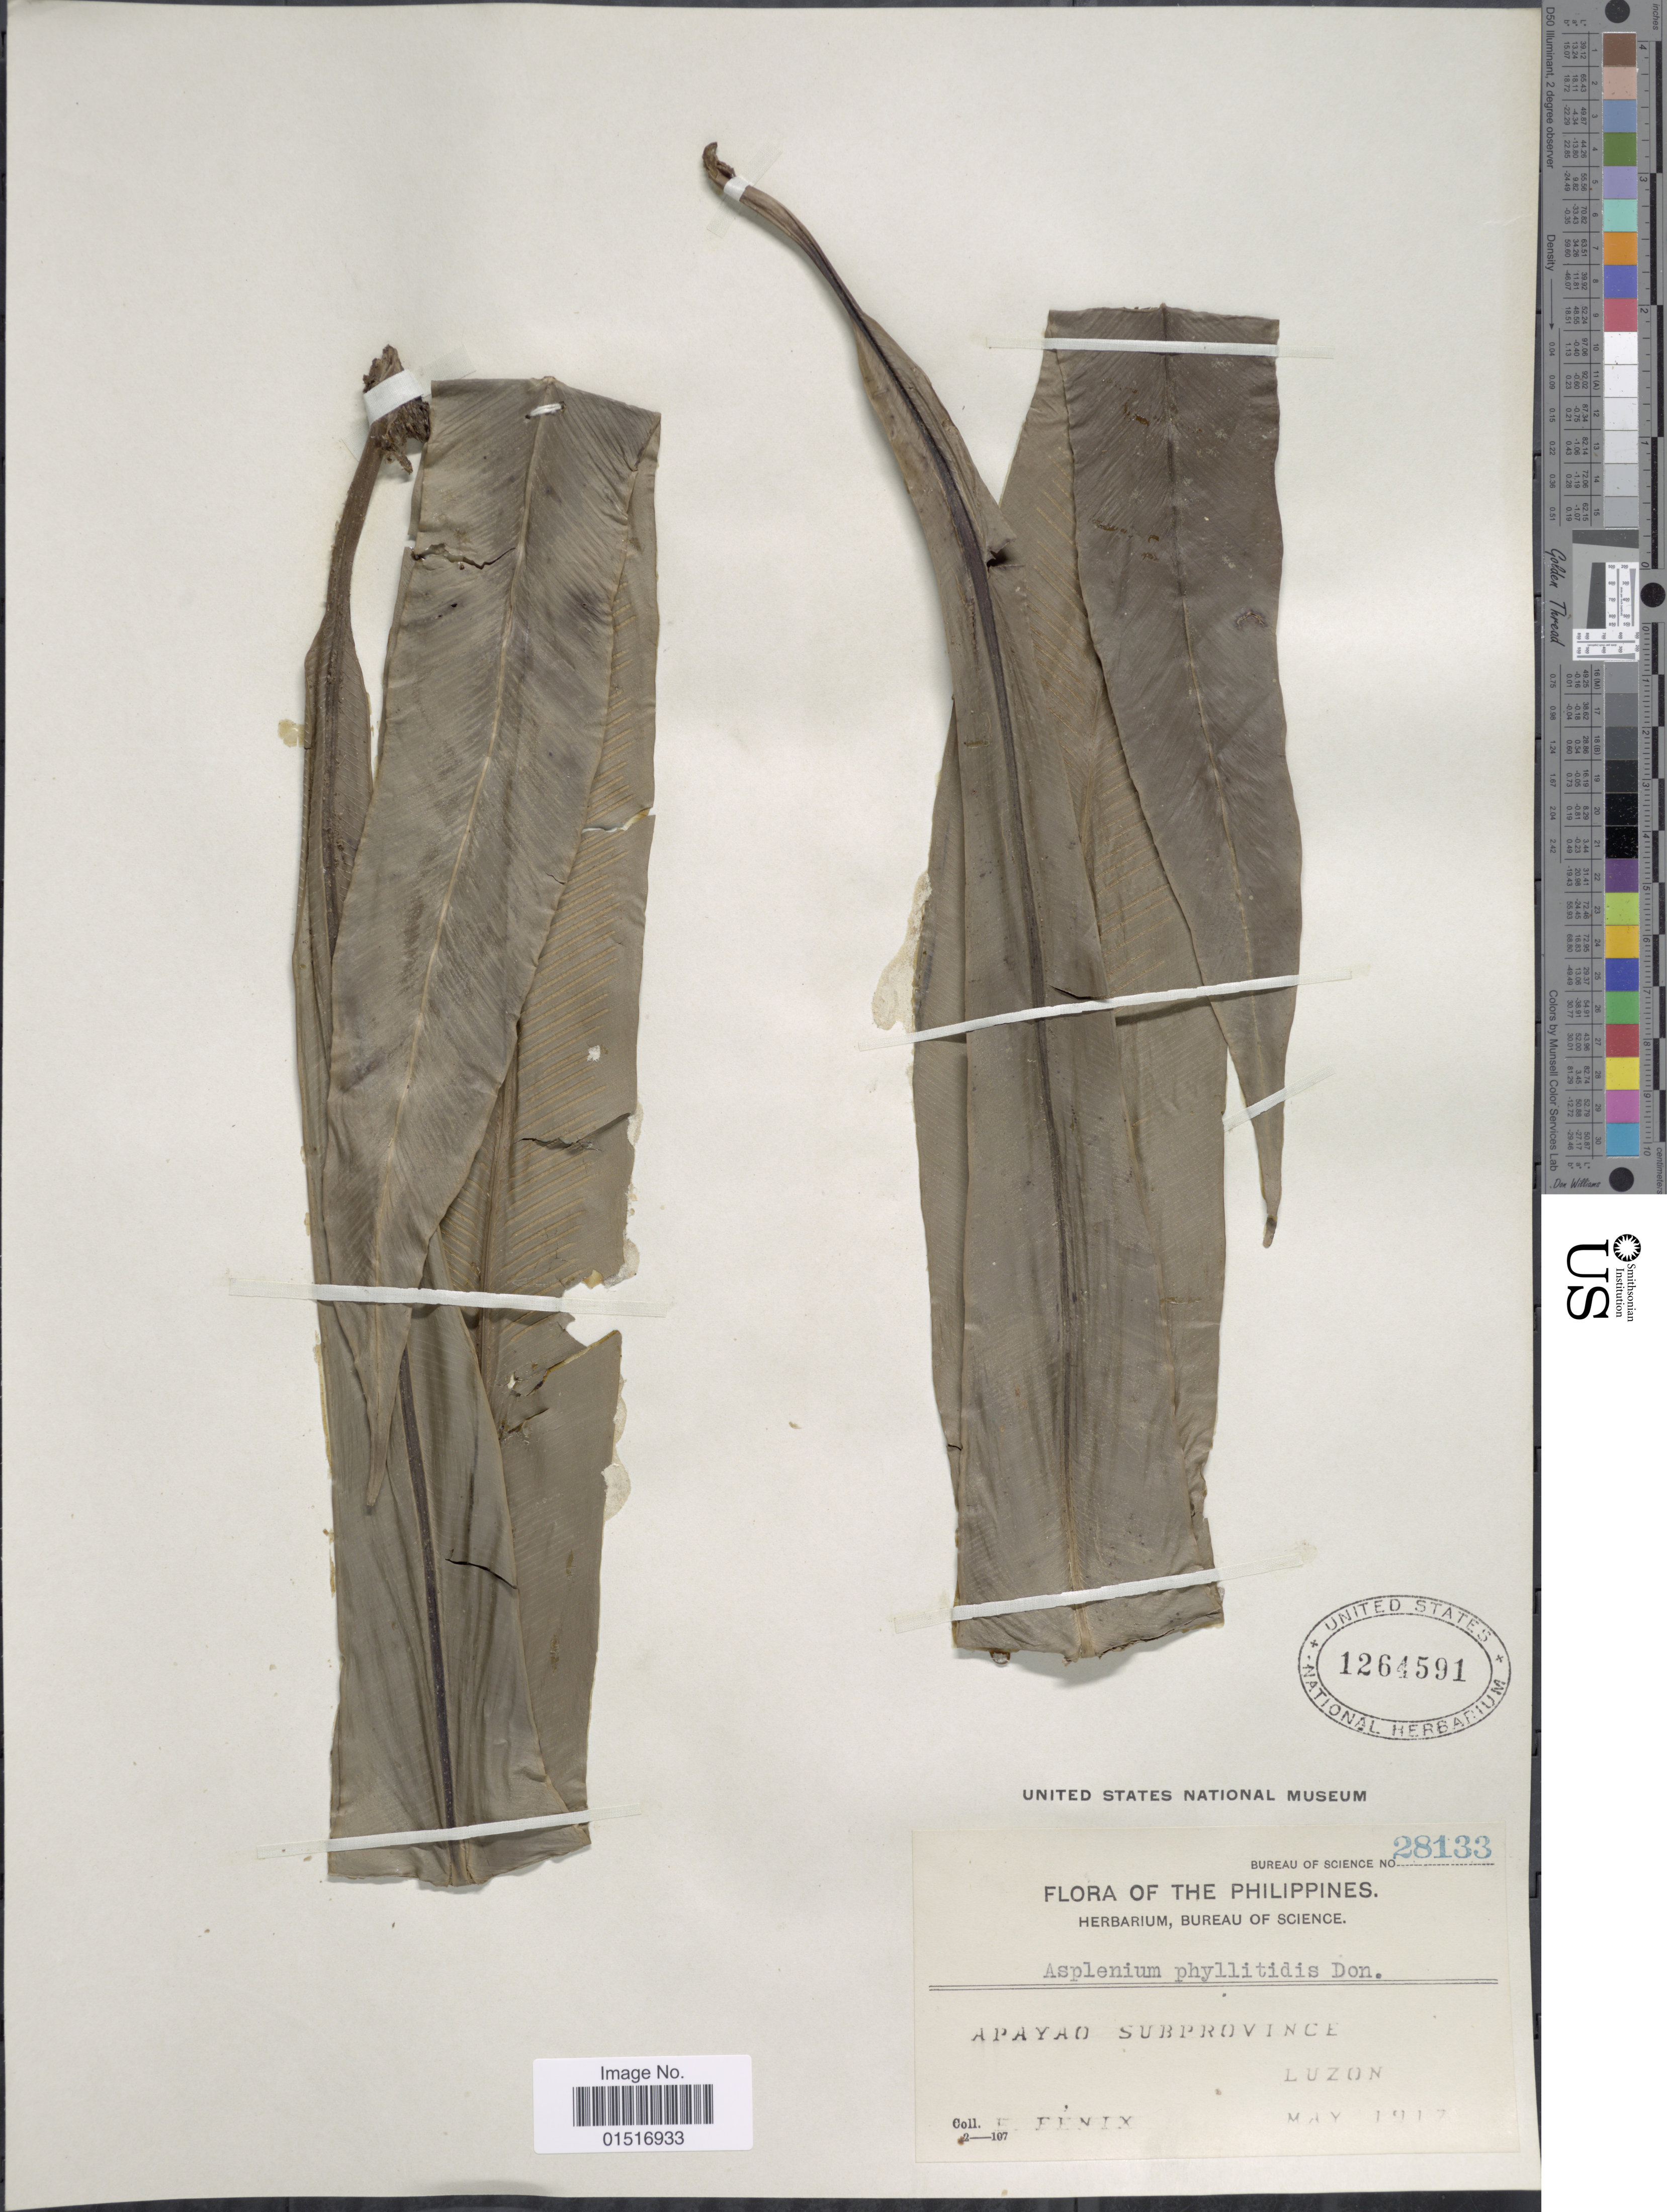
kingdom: Plantae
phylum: Tracheophyta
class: Polypodiopsida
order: Polypodiales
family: Aspleniaceae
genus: Asplenium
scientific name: Asplenium phyllitidis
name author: D. Don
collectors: E. Fénix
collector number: Bureau of Science 28133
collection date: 1917-05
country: Philippines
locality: Apayao Subprovince. Luzon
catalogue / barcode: US 1264591